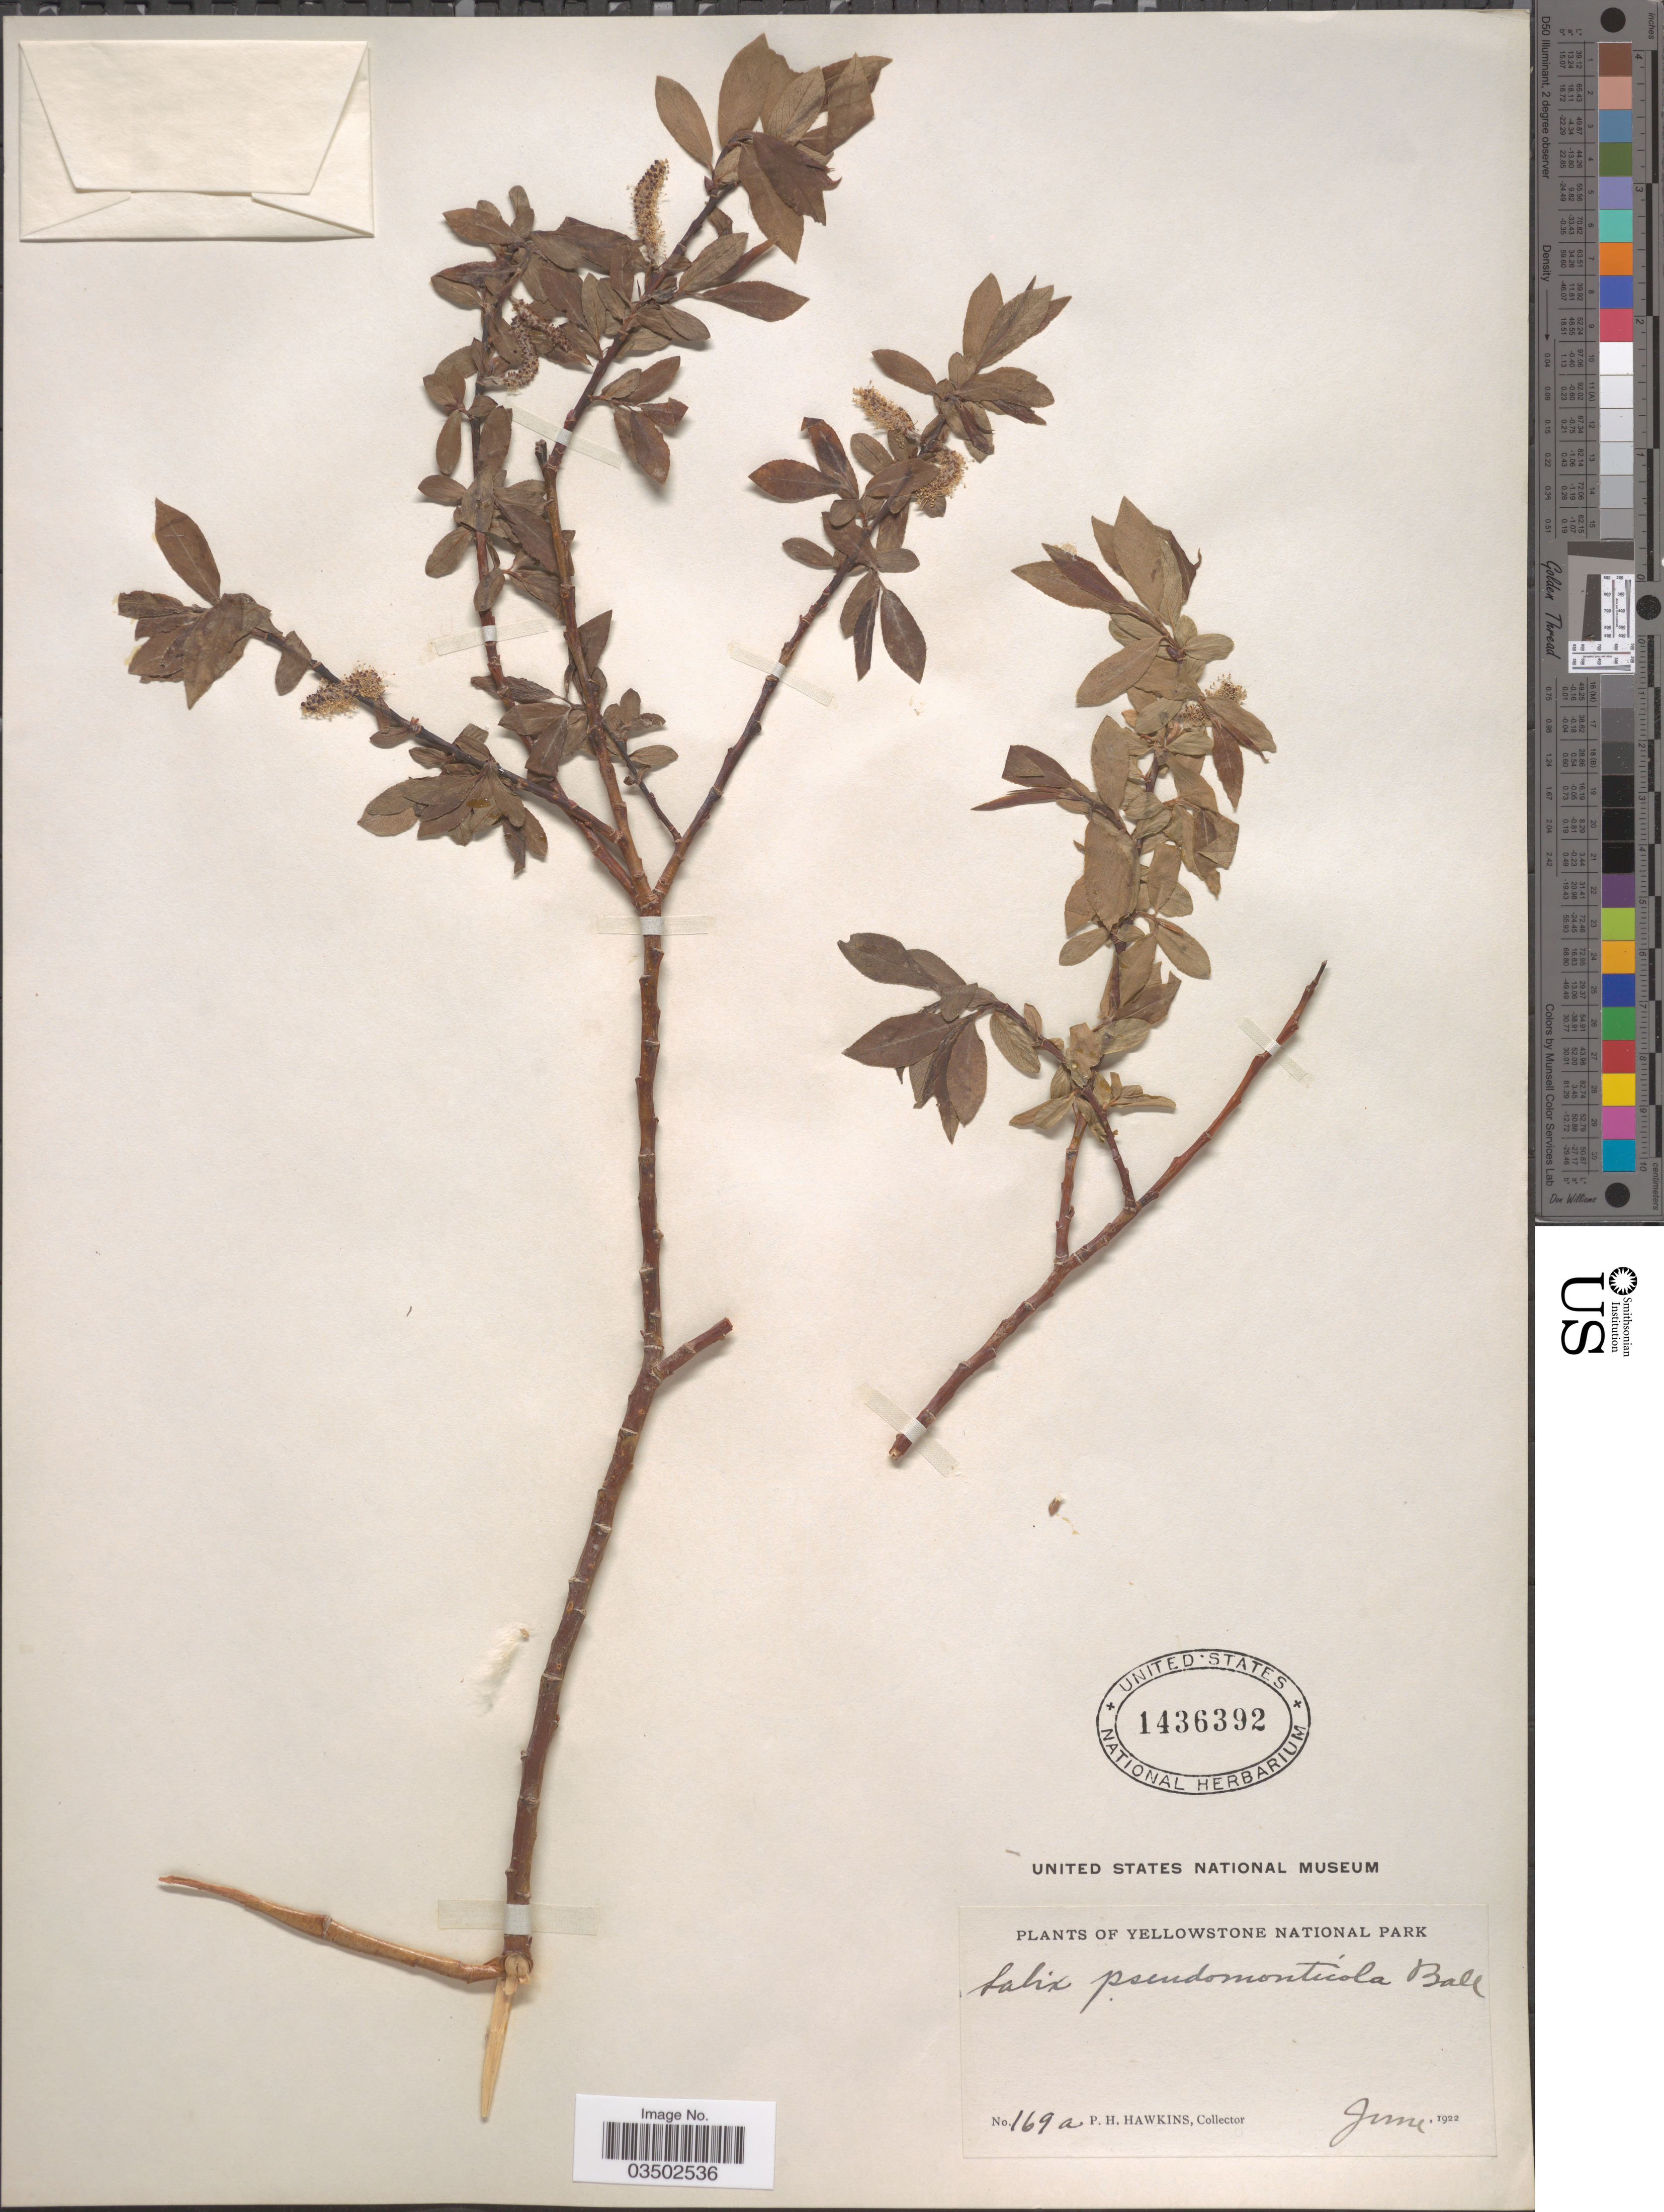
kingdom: Plantae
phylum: Tracheophyta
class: Magnoliopsida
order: Malpighiales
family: Salicaceae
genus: Salix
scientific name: Salix pseudocordata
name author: (Andersson) Andersson ex Rydb.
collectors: P. Hawkins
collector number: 169a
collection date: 1922-06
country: United States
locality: Yellowstone National Park.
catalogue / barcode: US 1436392